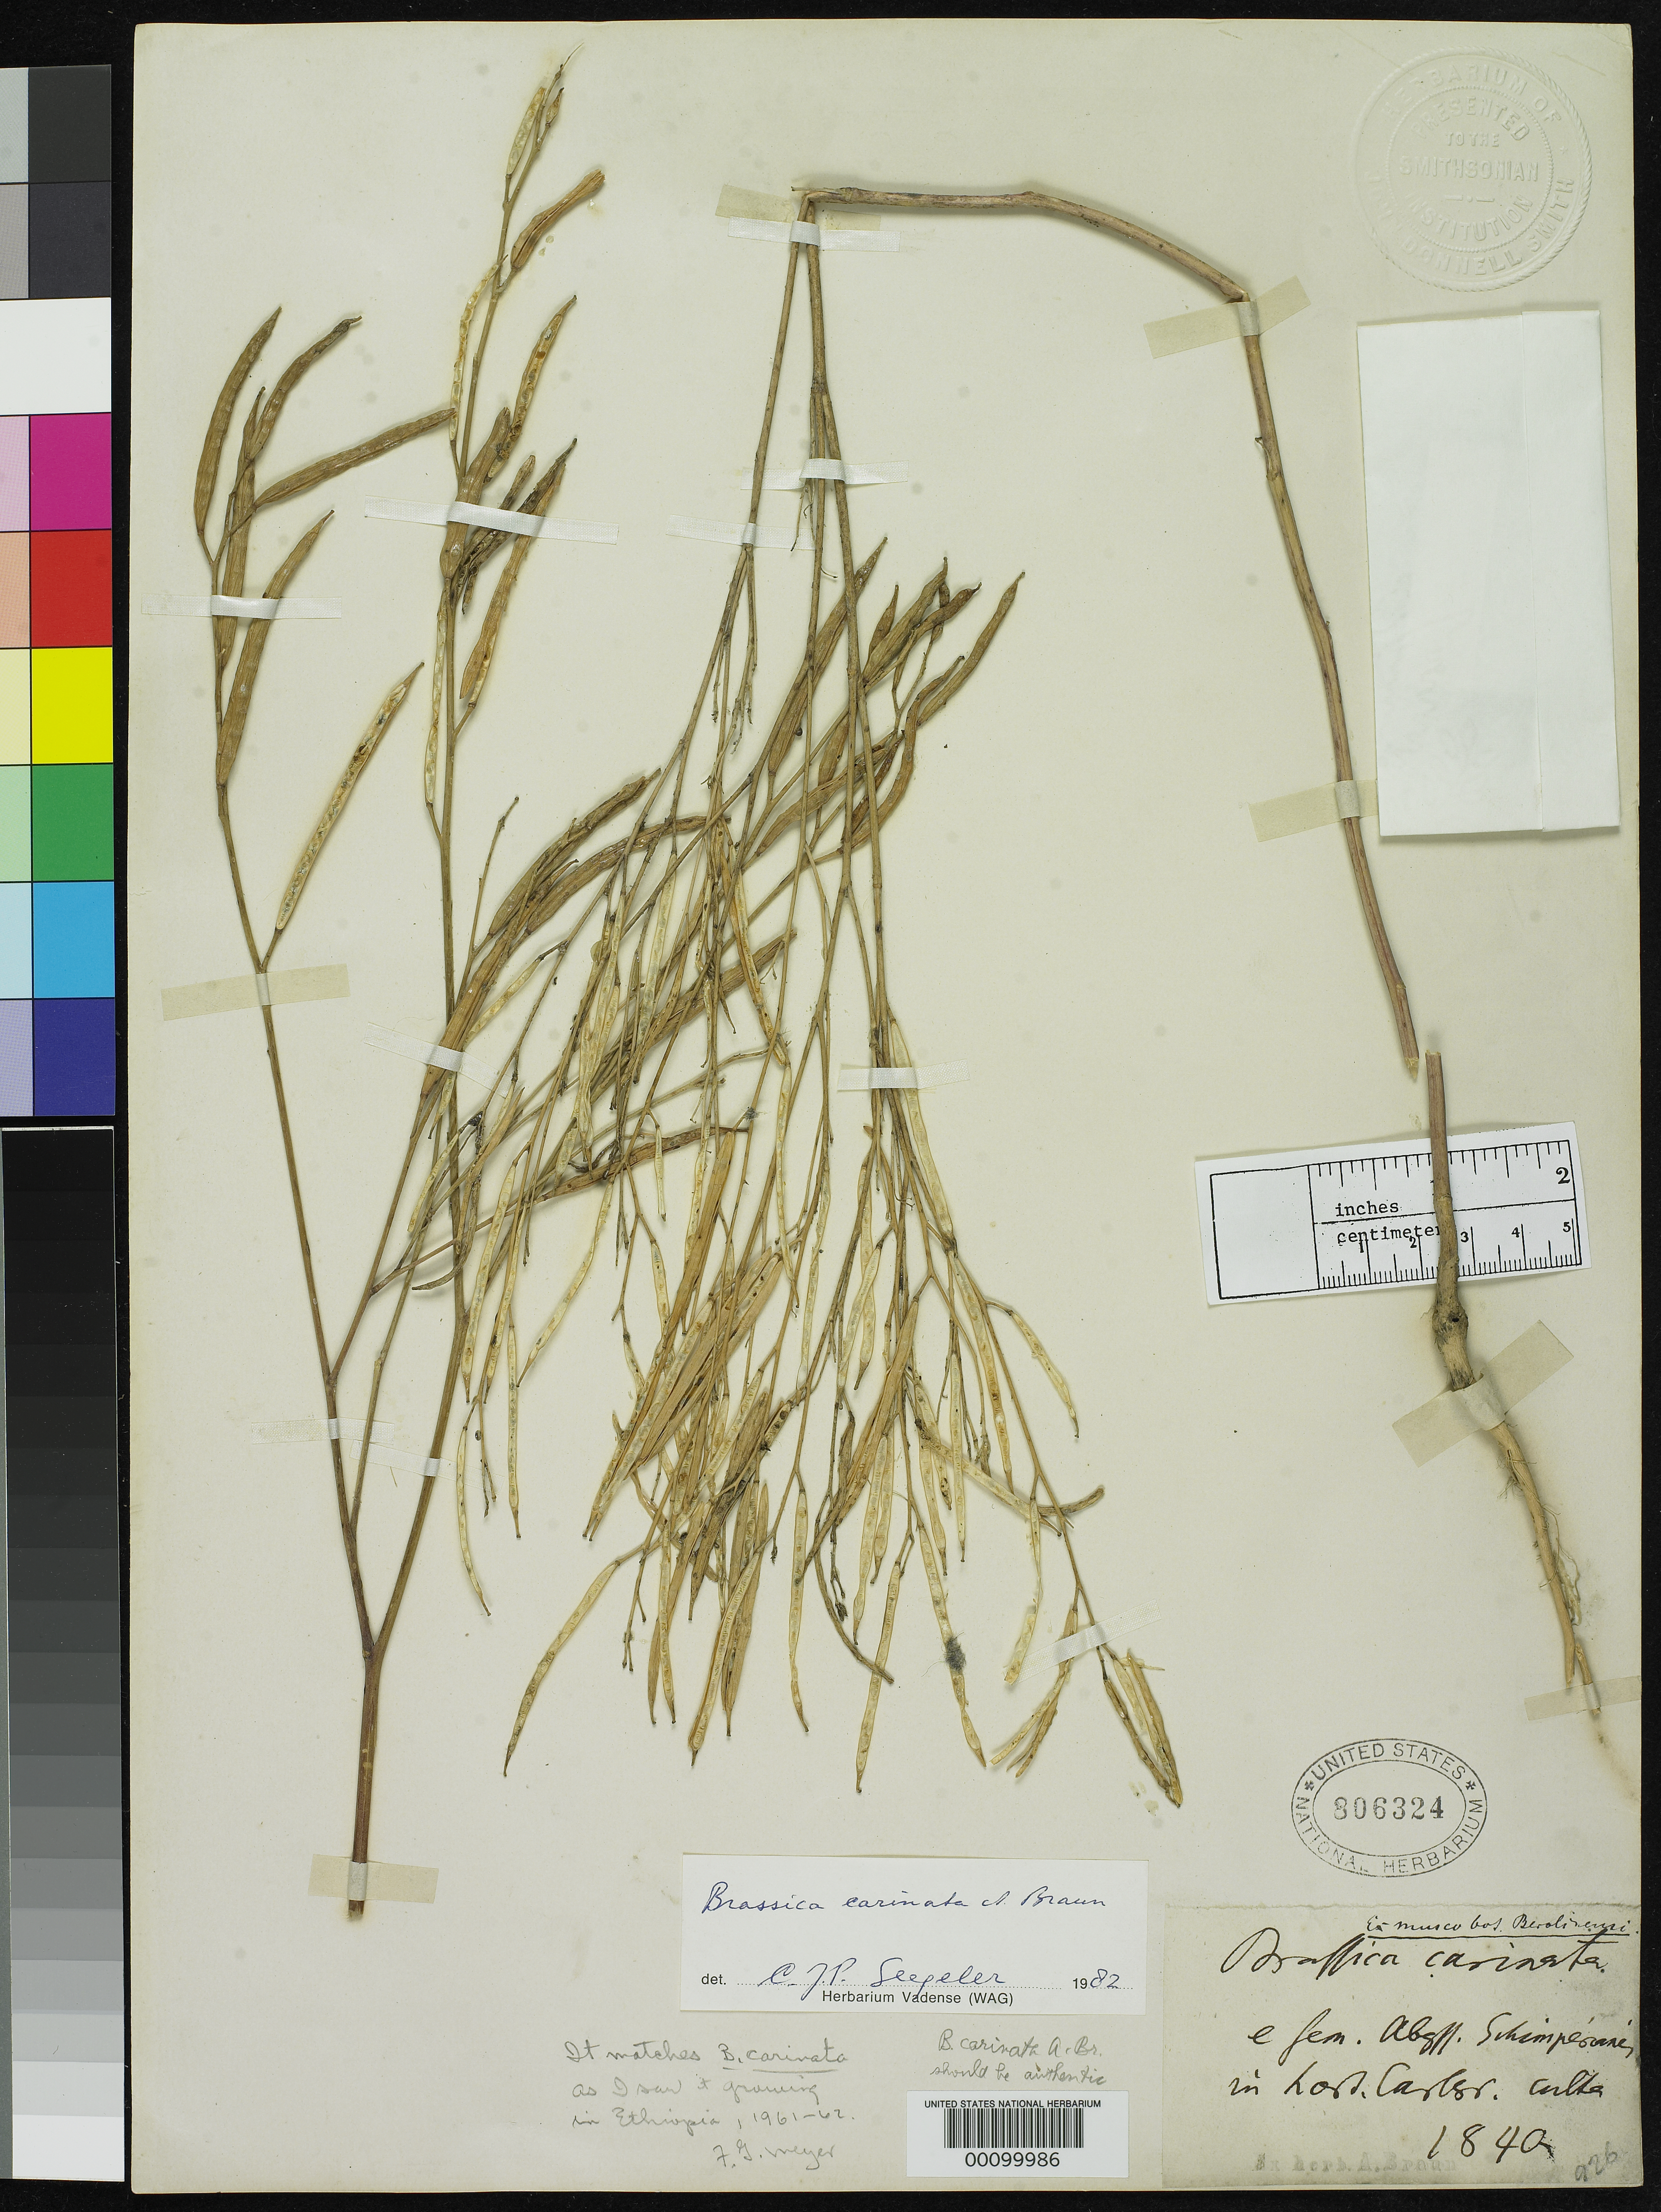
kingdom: Plantae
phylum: Tracheophyta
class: Magnoliopsida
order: Brassicales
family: Brassicaceae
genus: Brassica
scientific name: Brassica carinata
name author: A. Braun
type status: Type Collection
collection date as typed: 1840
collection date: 1840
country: Ethiopia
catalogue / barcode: US 806324